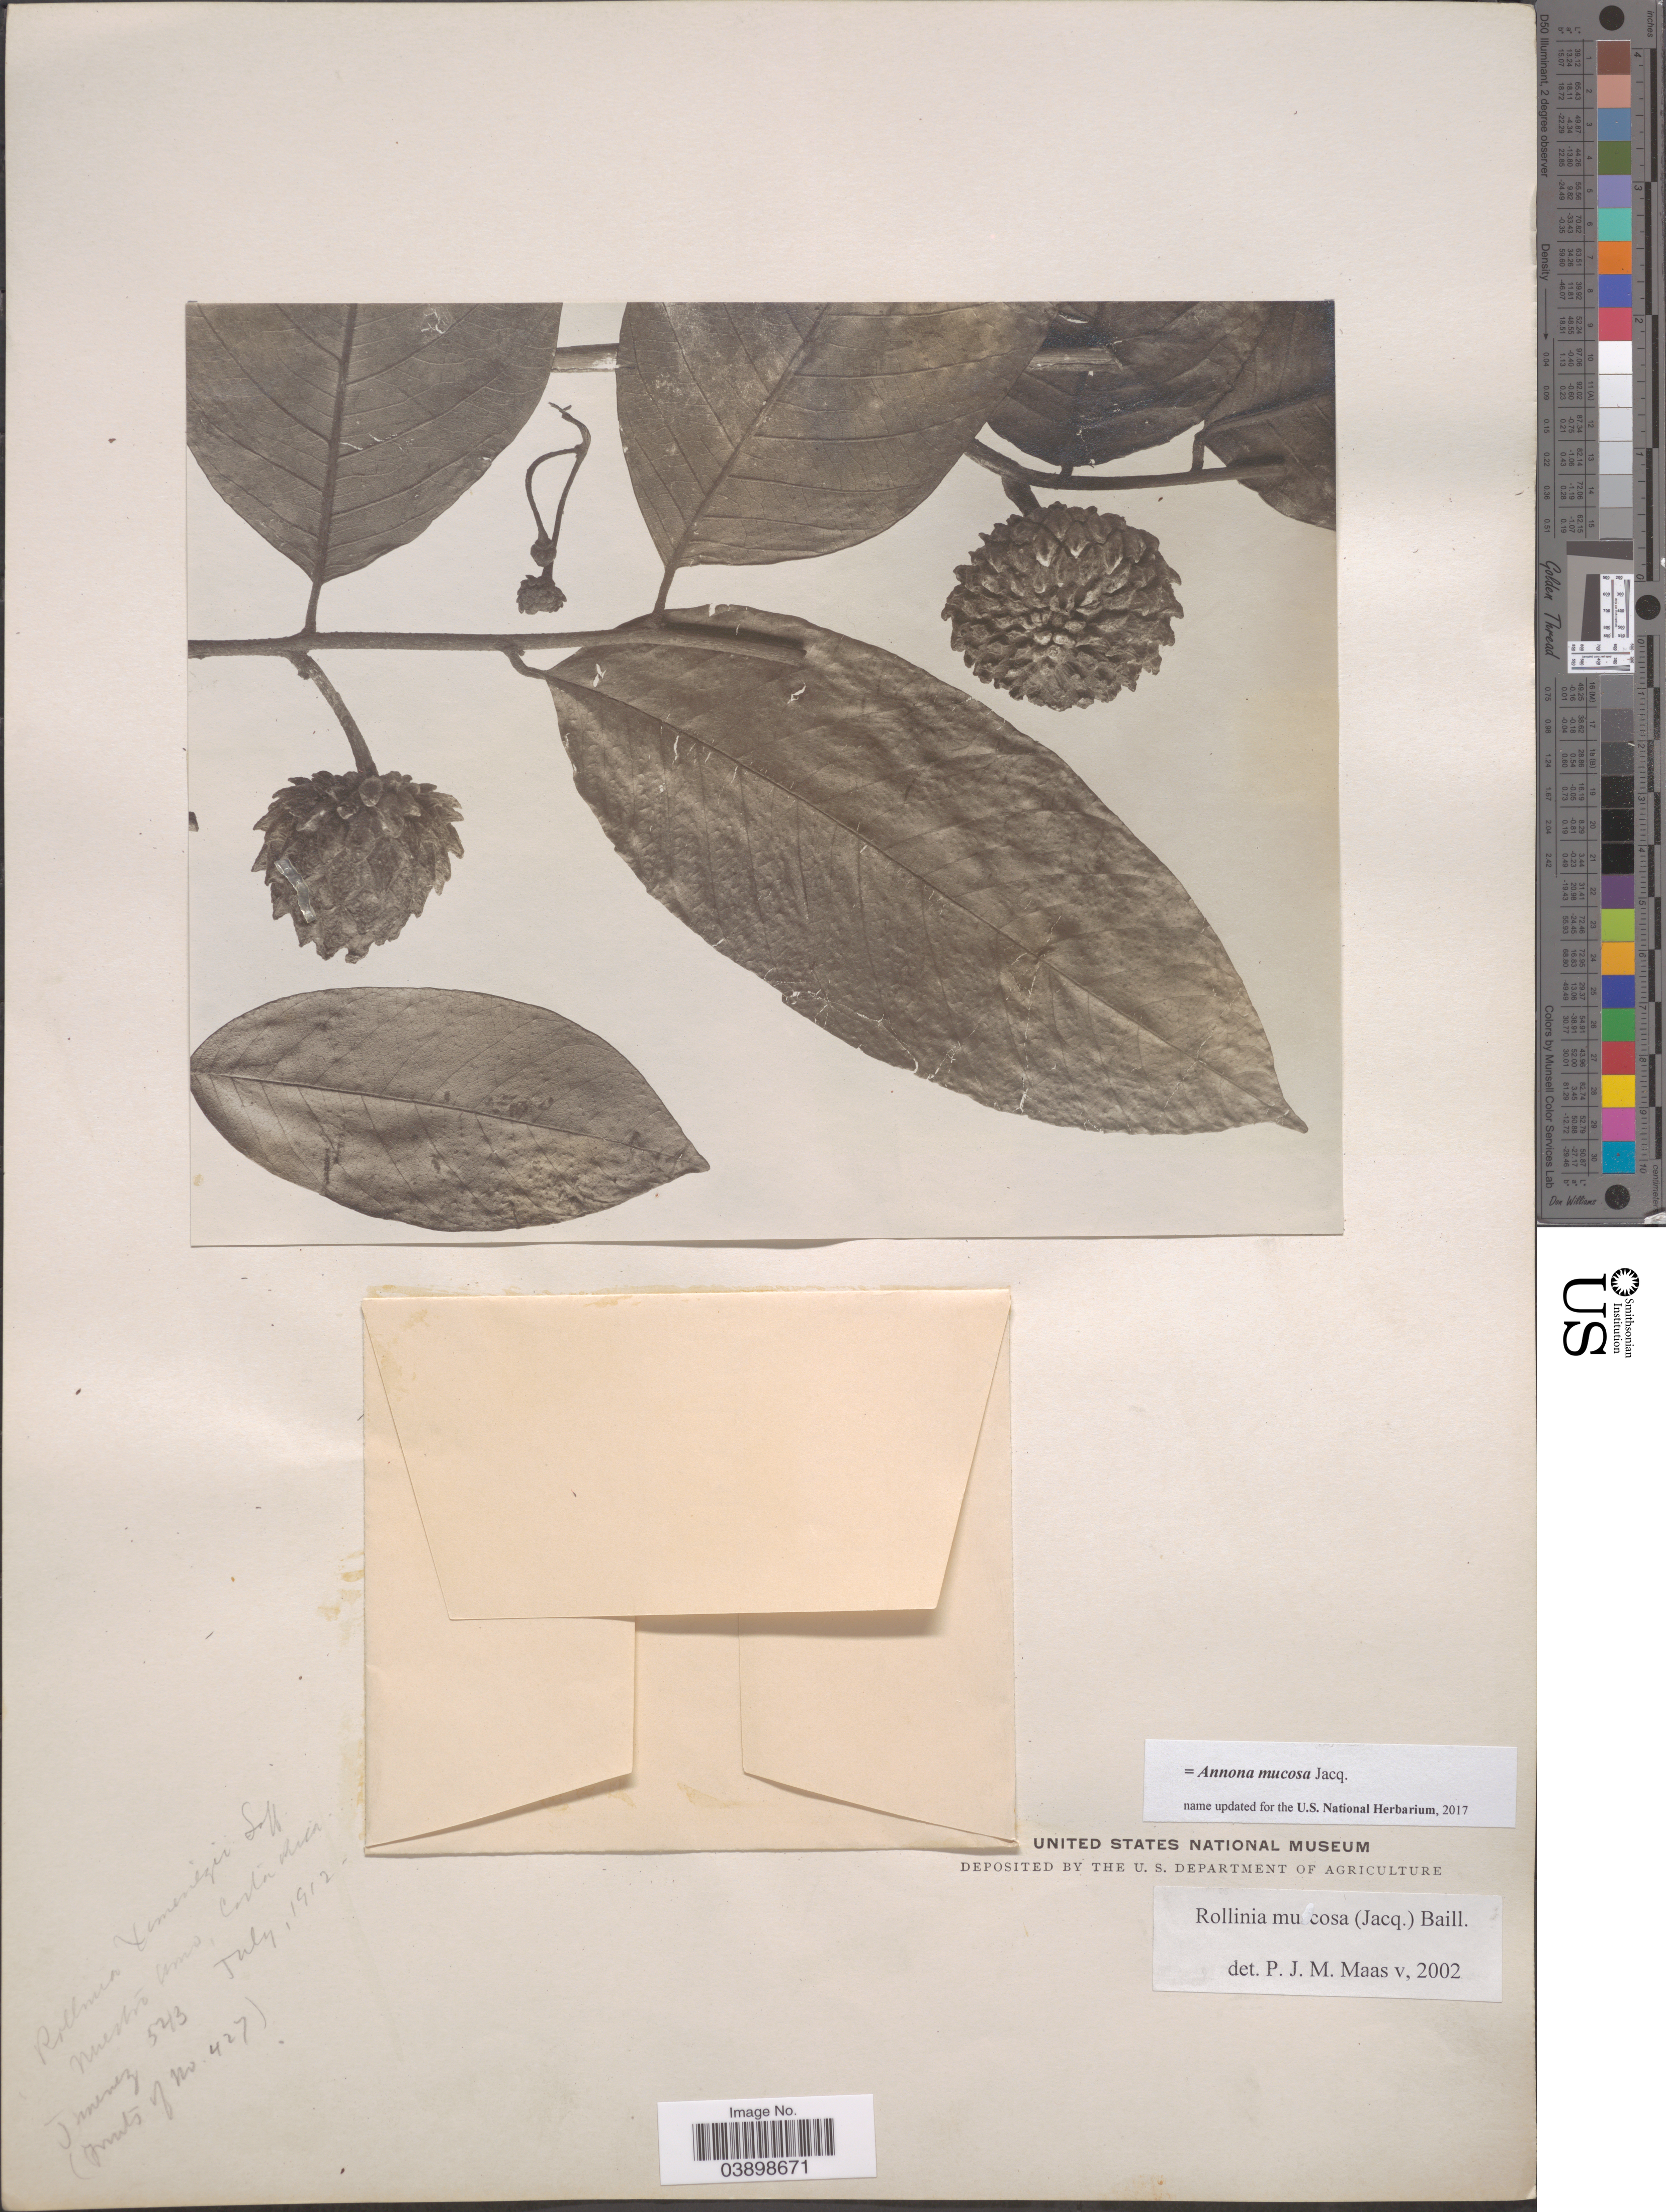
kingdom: Plantae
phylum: Tracheophyta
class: Magnoliopsida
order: Magnoliales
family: Annonaceae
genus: Annona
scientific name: Annona mucosa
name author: Jacq.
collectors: Jimenez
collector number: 543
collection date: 1912-07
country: Costa Rica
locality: Nuestro Amo.